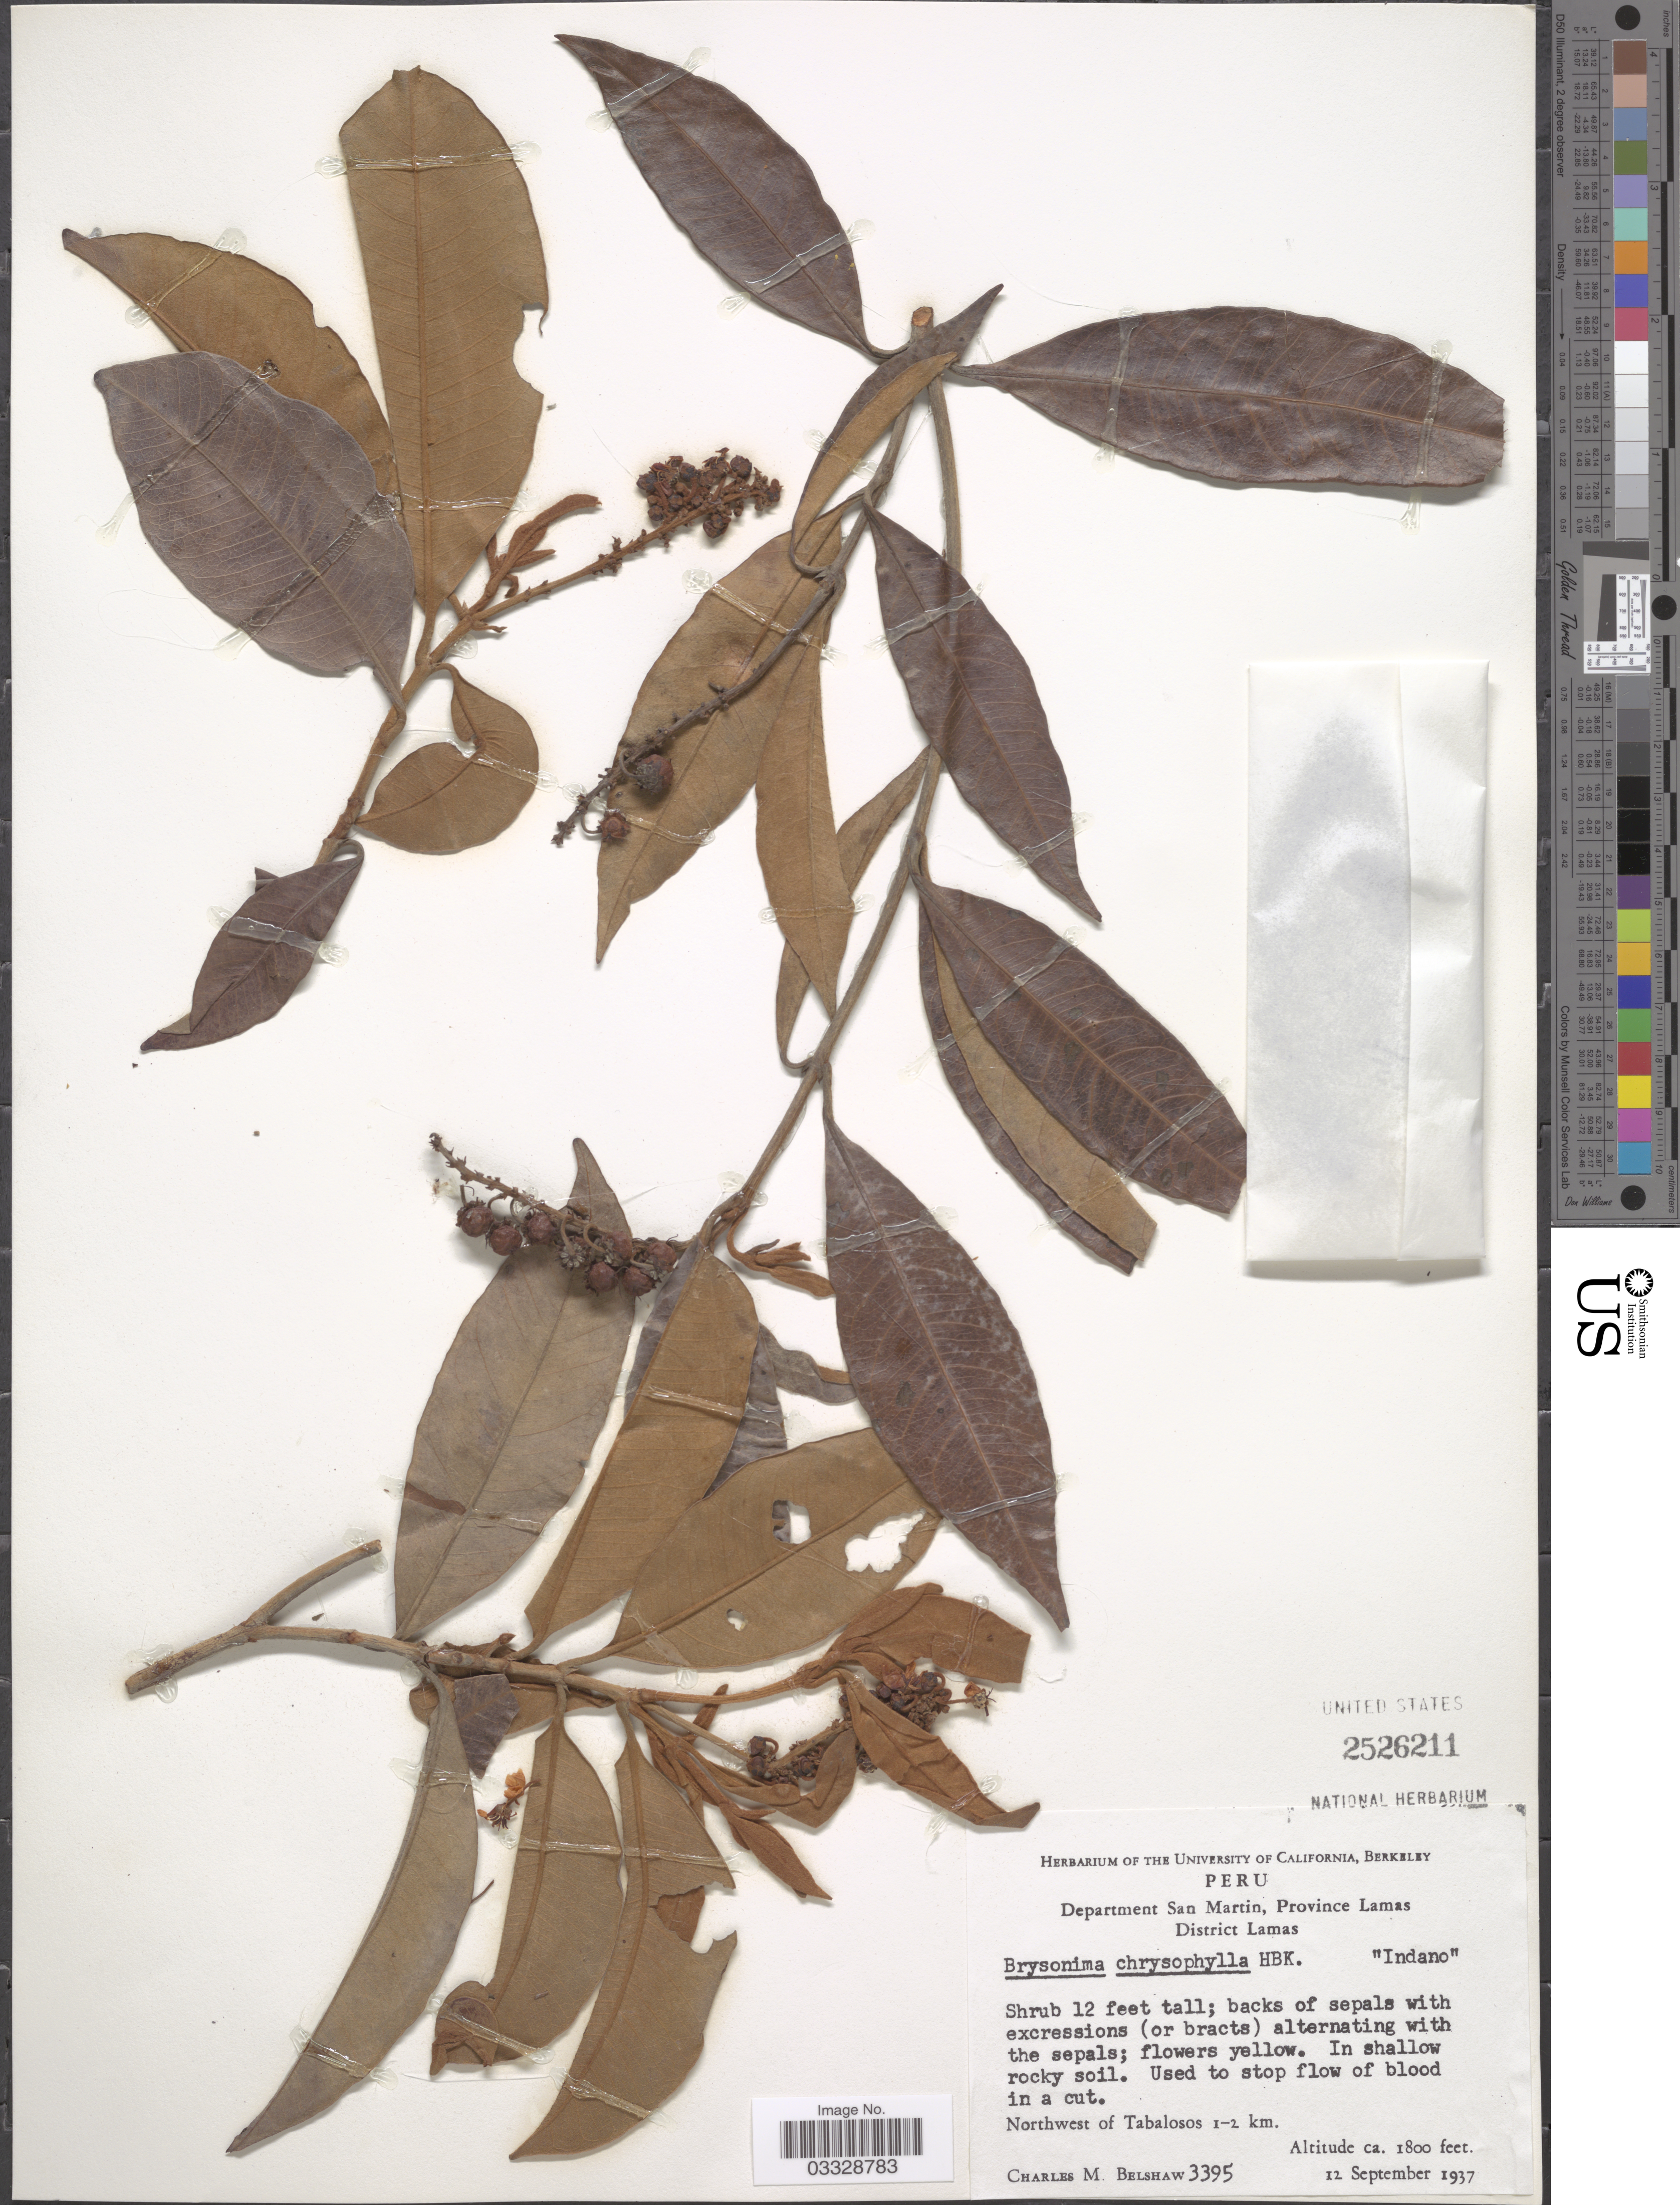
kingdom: Plantae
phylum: Tracheophyta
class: Magnoliopsida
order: Malpighiales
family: Malpighiaceae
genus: Byrsonima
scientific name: Byrsonima chrysophylla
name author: Kunth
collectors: C. Shaw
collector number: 3395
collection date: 1937-09-12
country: Peru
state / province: San Martín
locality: Department San Martin, Province Lamas. District Lamas. Northwest of Tabalosos 1-2 km.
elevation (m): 549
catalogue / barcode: US 2526211